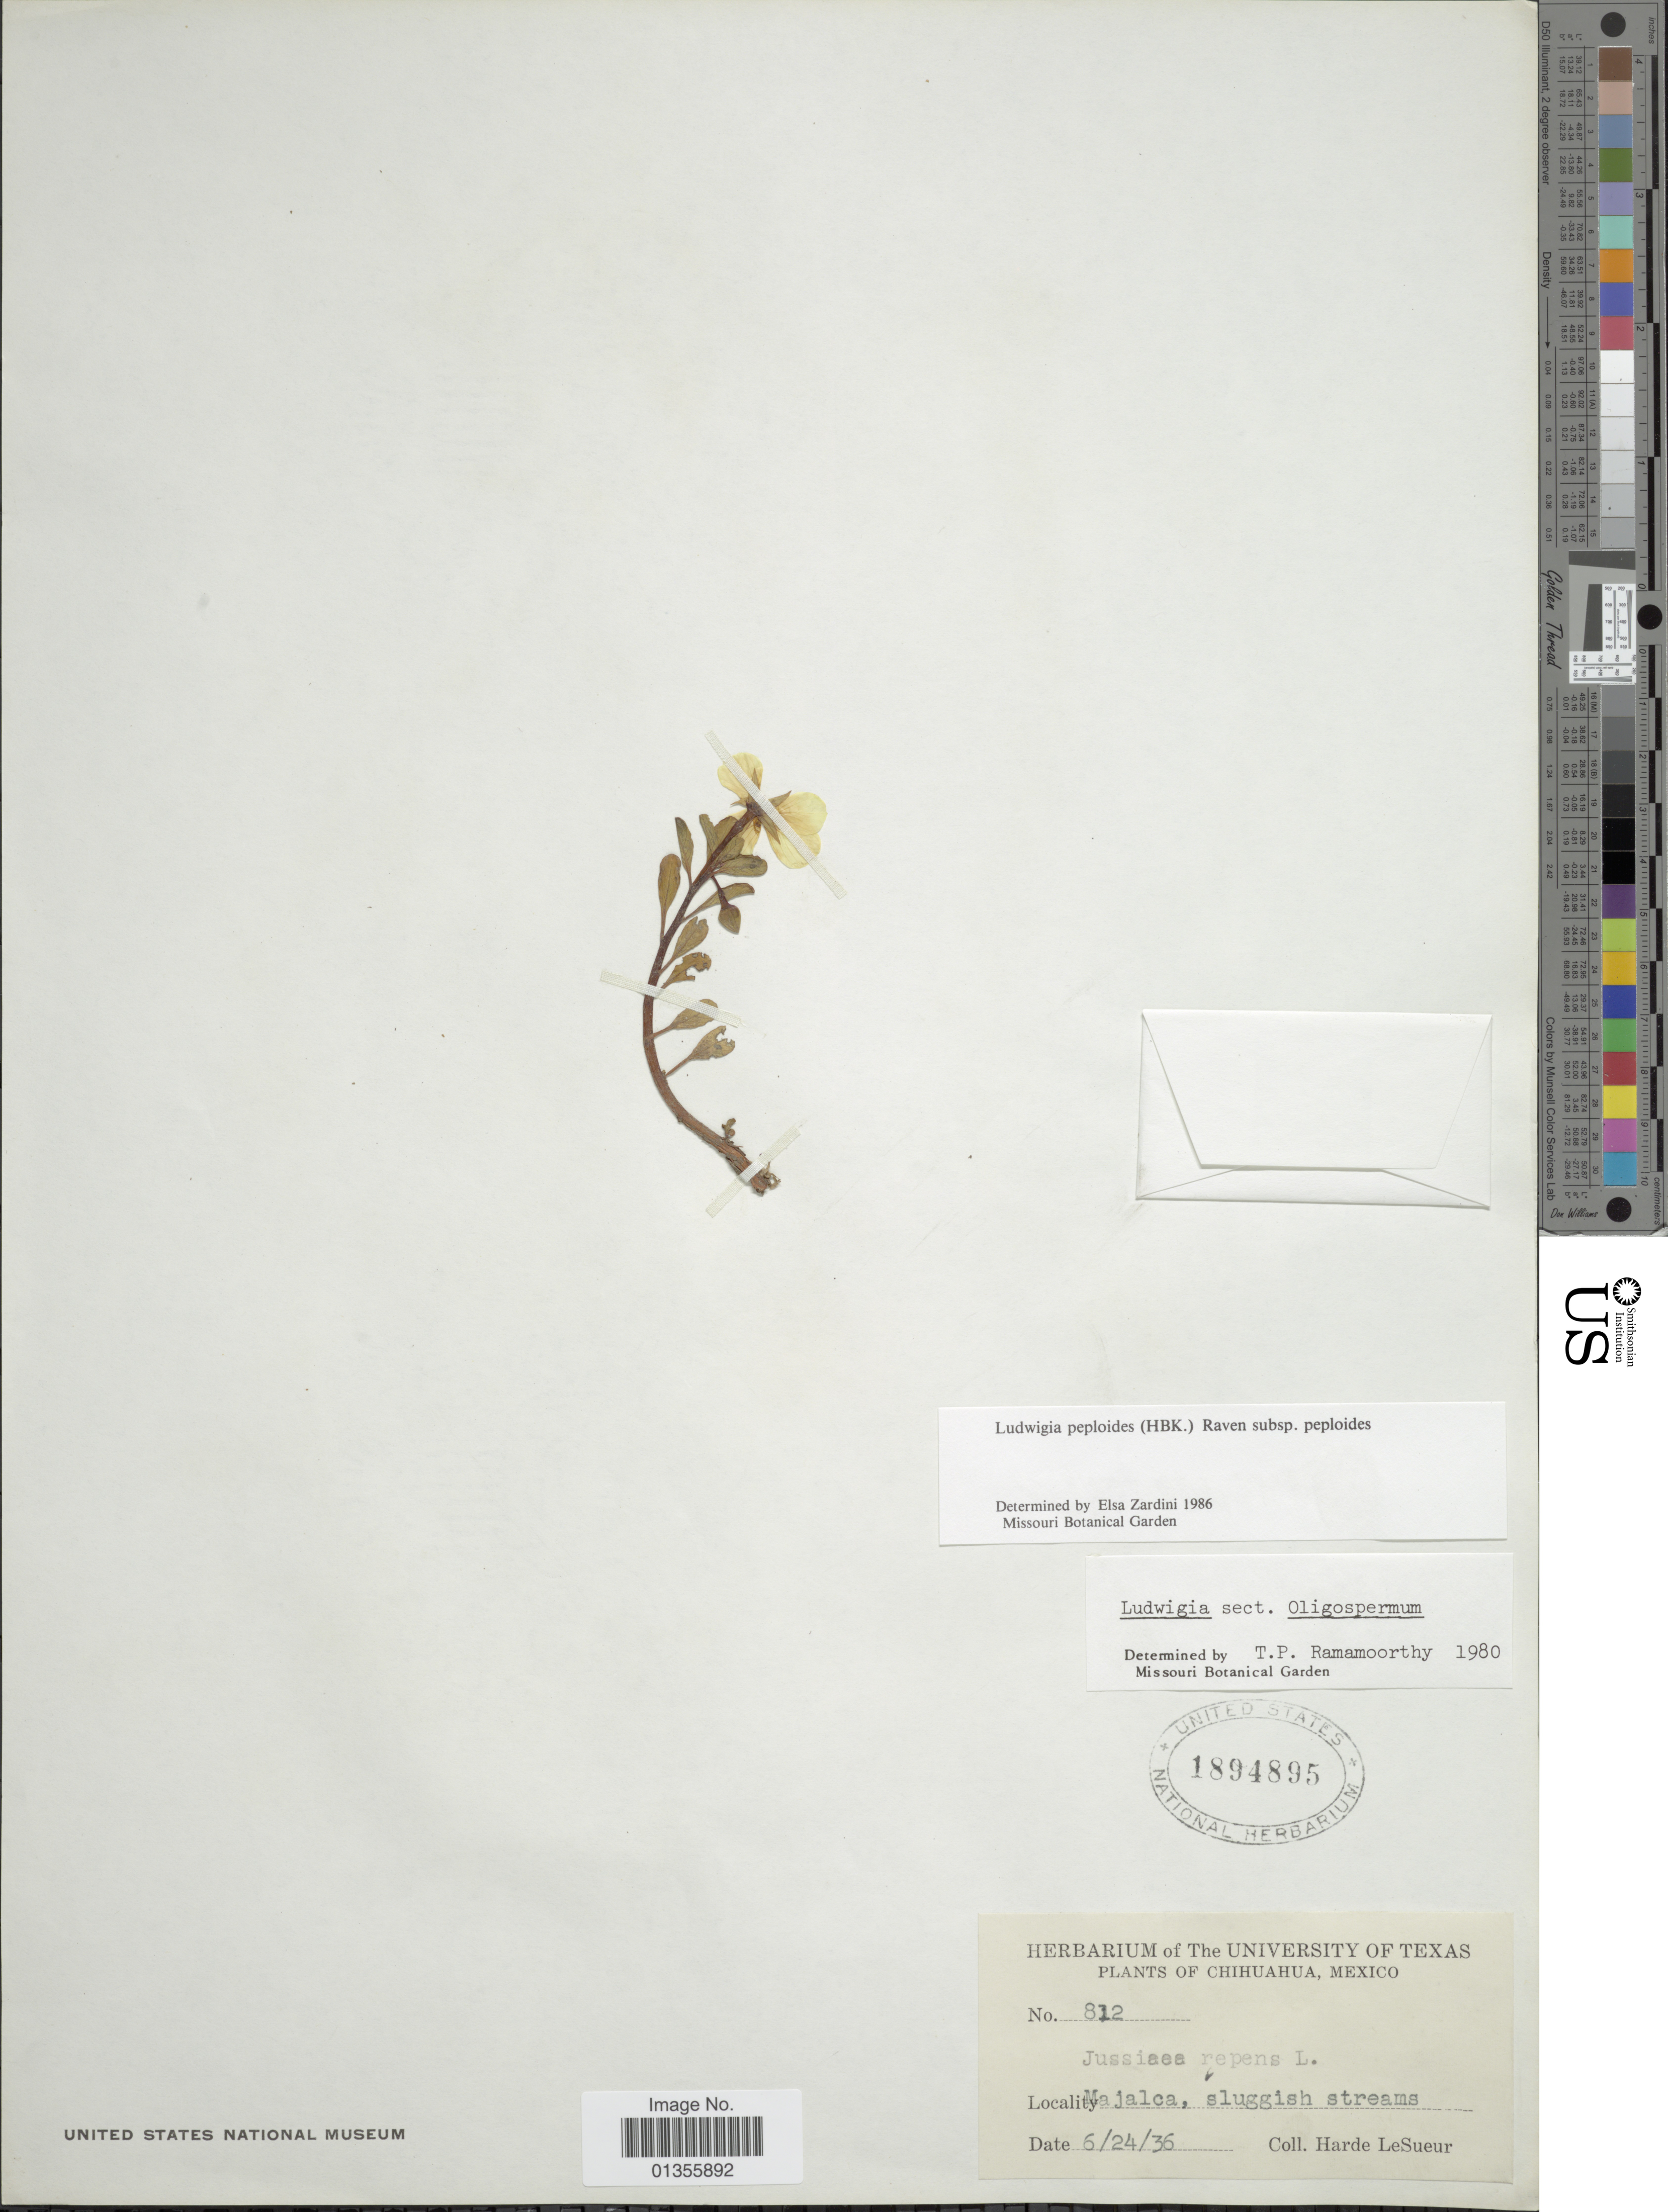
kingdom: Plantae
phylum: Tracheophyta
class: Magnoliopsida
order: Myrtales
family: Onagraceae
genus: Ludwigia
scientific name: Ludwigia peploides subsp. peploides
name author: (Kunth) P.H. Raven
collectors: H. LeSueur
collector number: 812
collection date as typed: Transcribed d/m/y: 24/6/36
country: Mexico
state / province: Chihuahua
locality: Majalca, sluggish streams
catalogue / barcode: US 1894895